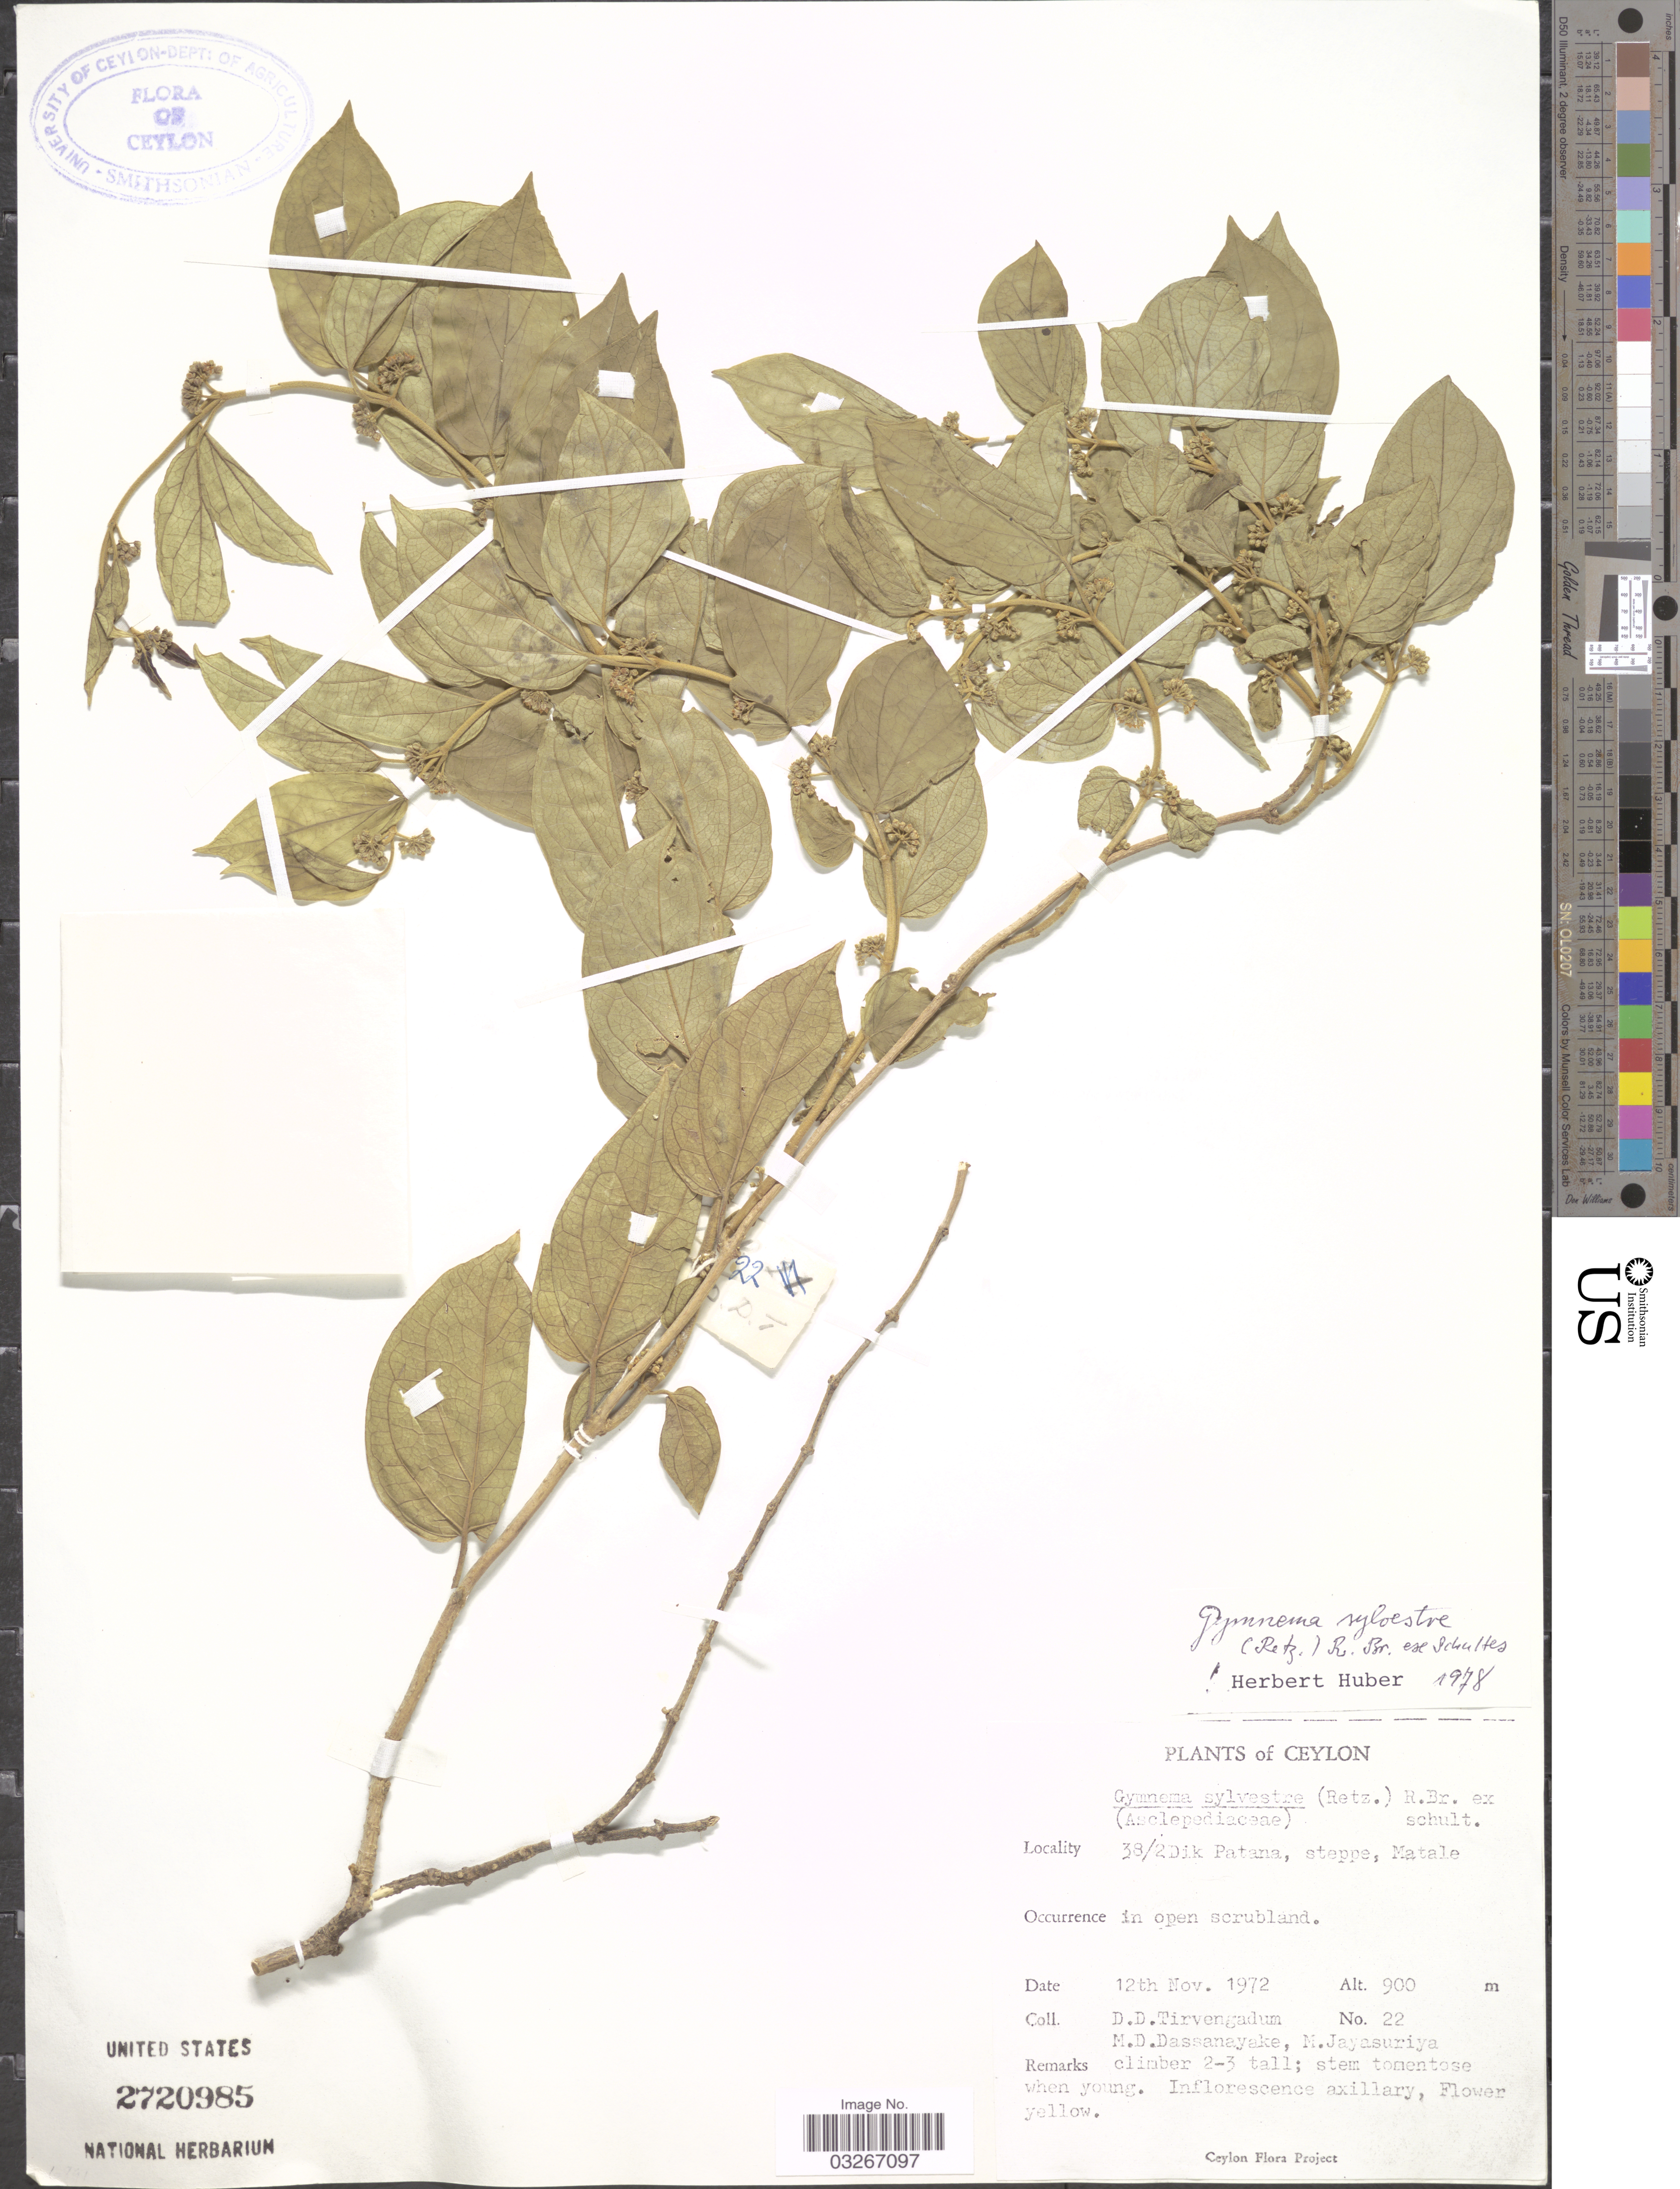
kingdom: Plantae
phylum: Tracheophyta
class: Magnoliopsida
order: Gentianales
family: Apocynaceae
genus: Gymnema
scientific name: Gymnema sylvestre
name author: (Retz.) R. Br. ex Schult. in Roem. & Schult.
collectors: D. Tirvengadum, M. D. Dassanayake & M. Jayasuriya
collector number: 22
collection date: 1972-11-12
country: Sri Lanka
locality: Ceylon. 38/2 Dik Patana, steppe, Matale.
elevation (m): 900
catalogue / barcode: US 2720985